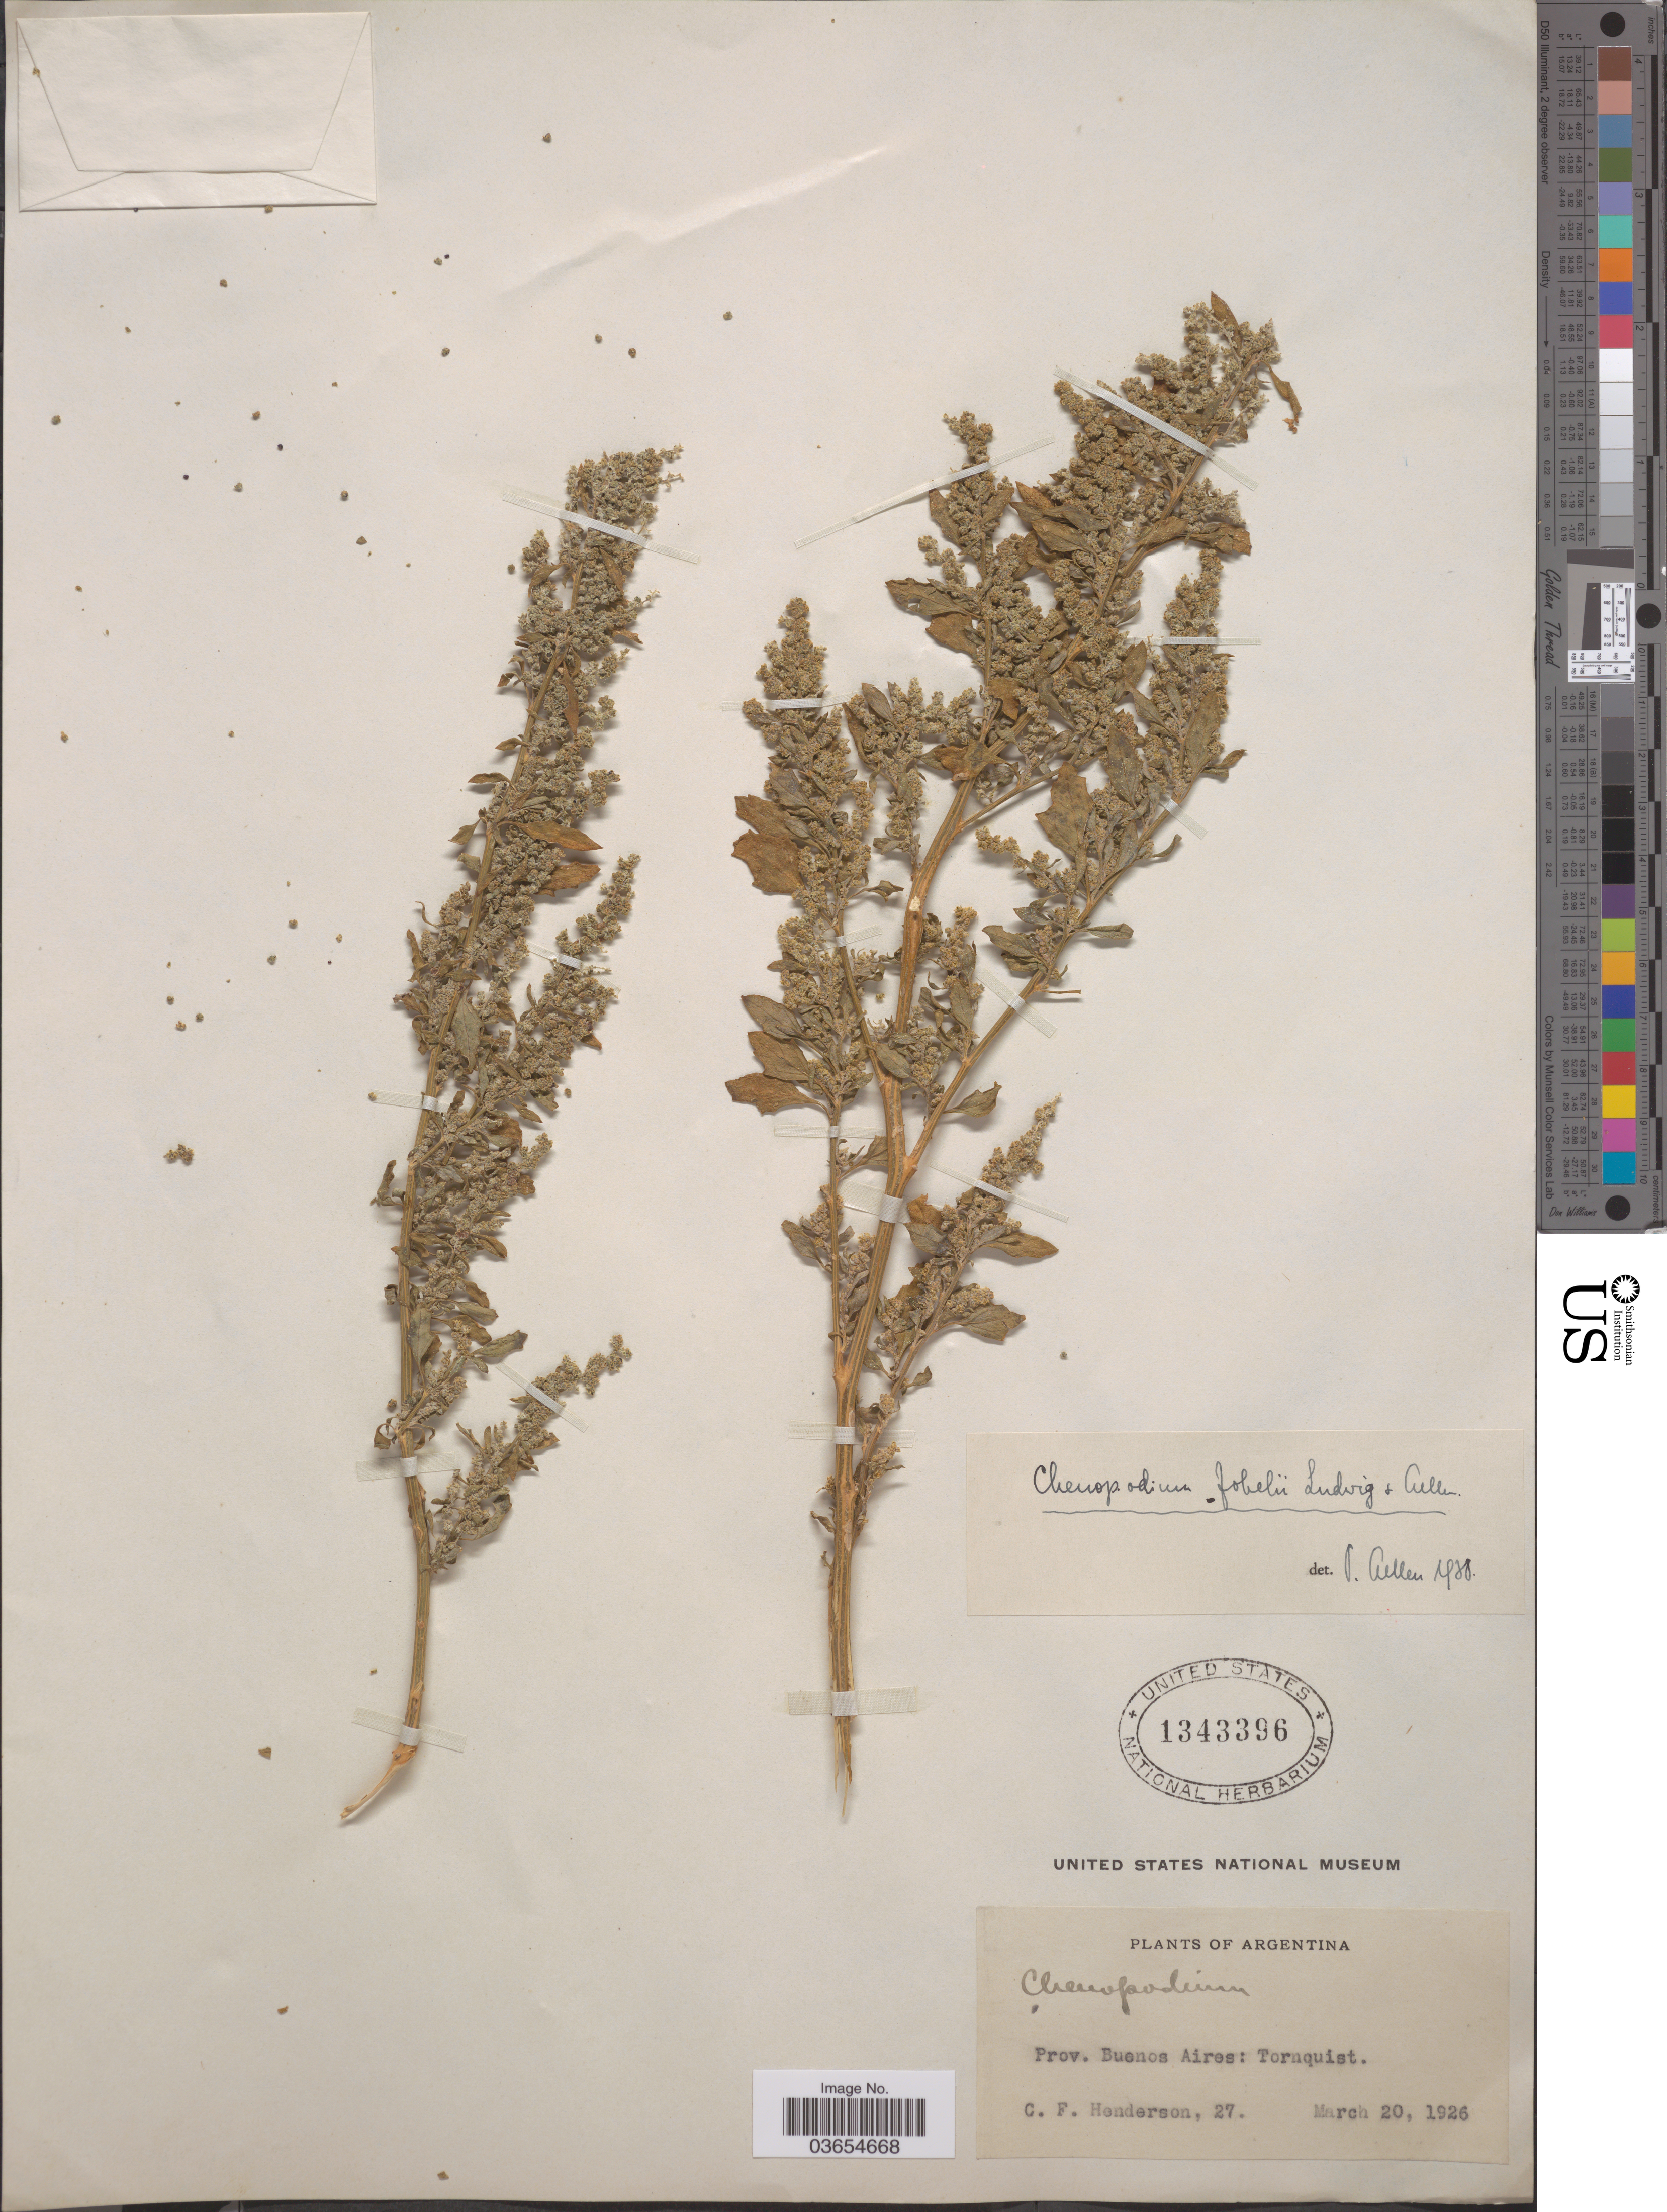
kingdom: Plantae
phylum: Tracheophyta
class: Magnoliopsida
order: Caryophyllales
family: Amaranthaceae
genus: Chenopodium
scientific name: Chenopodium zobelii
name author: Murr ex Asch. & Graebn.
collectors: C. Henderson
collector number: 27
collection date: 1926-03-20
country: Argentina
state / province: Buenos Aires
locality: Tornquist.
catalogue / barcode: US 1343396